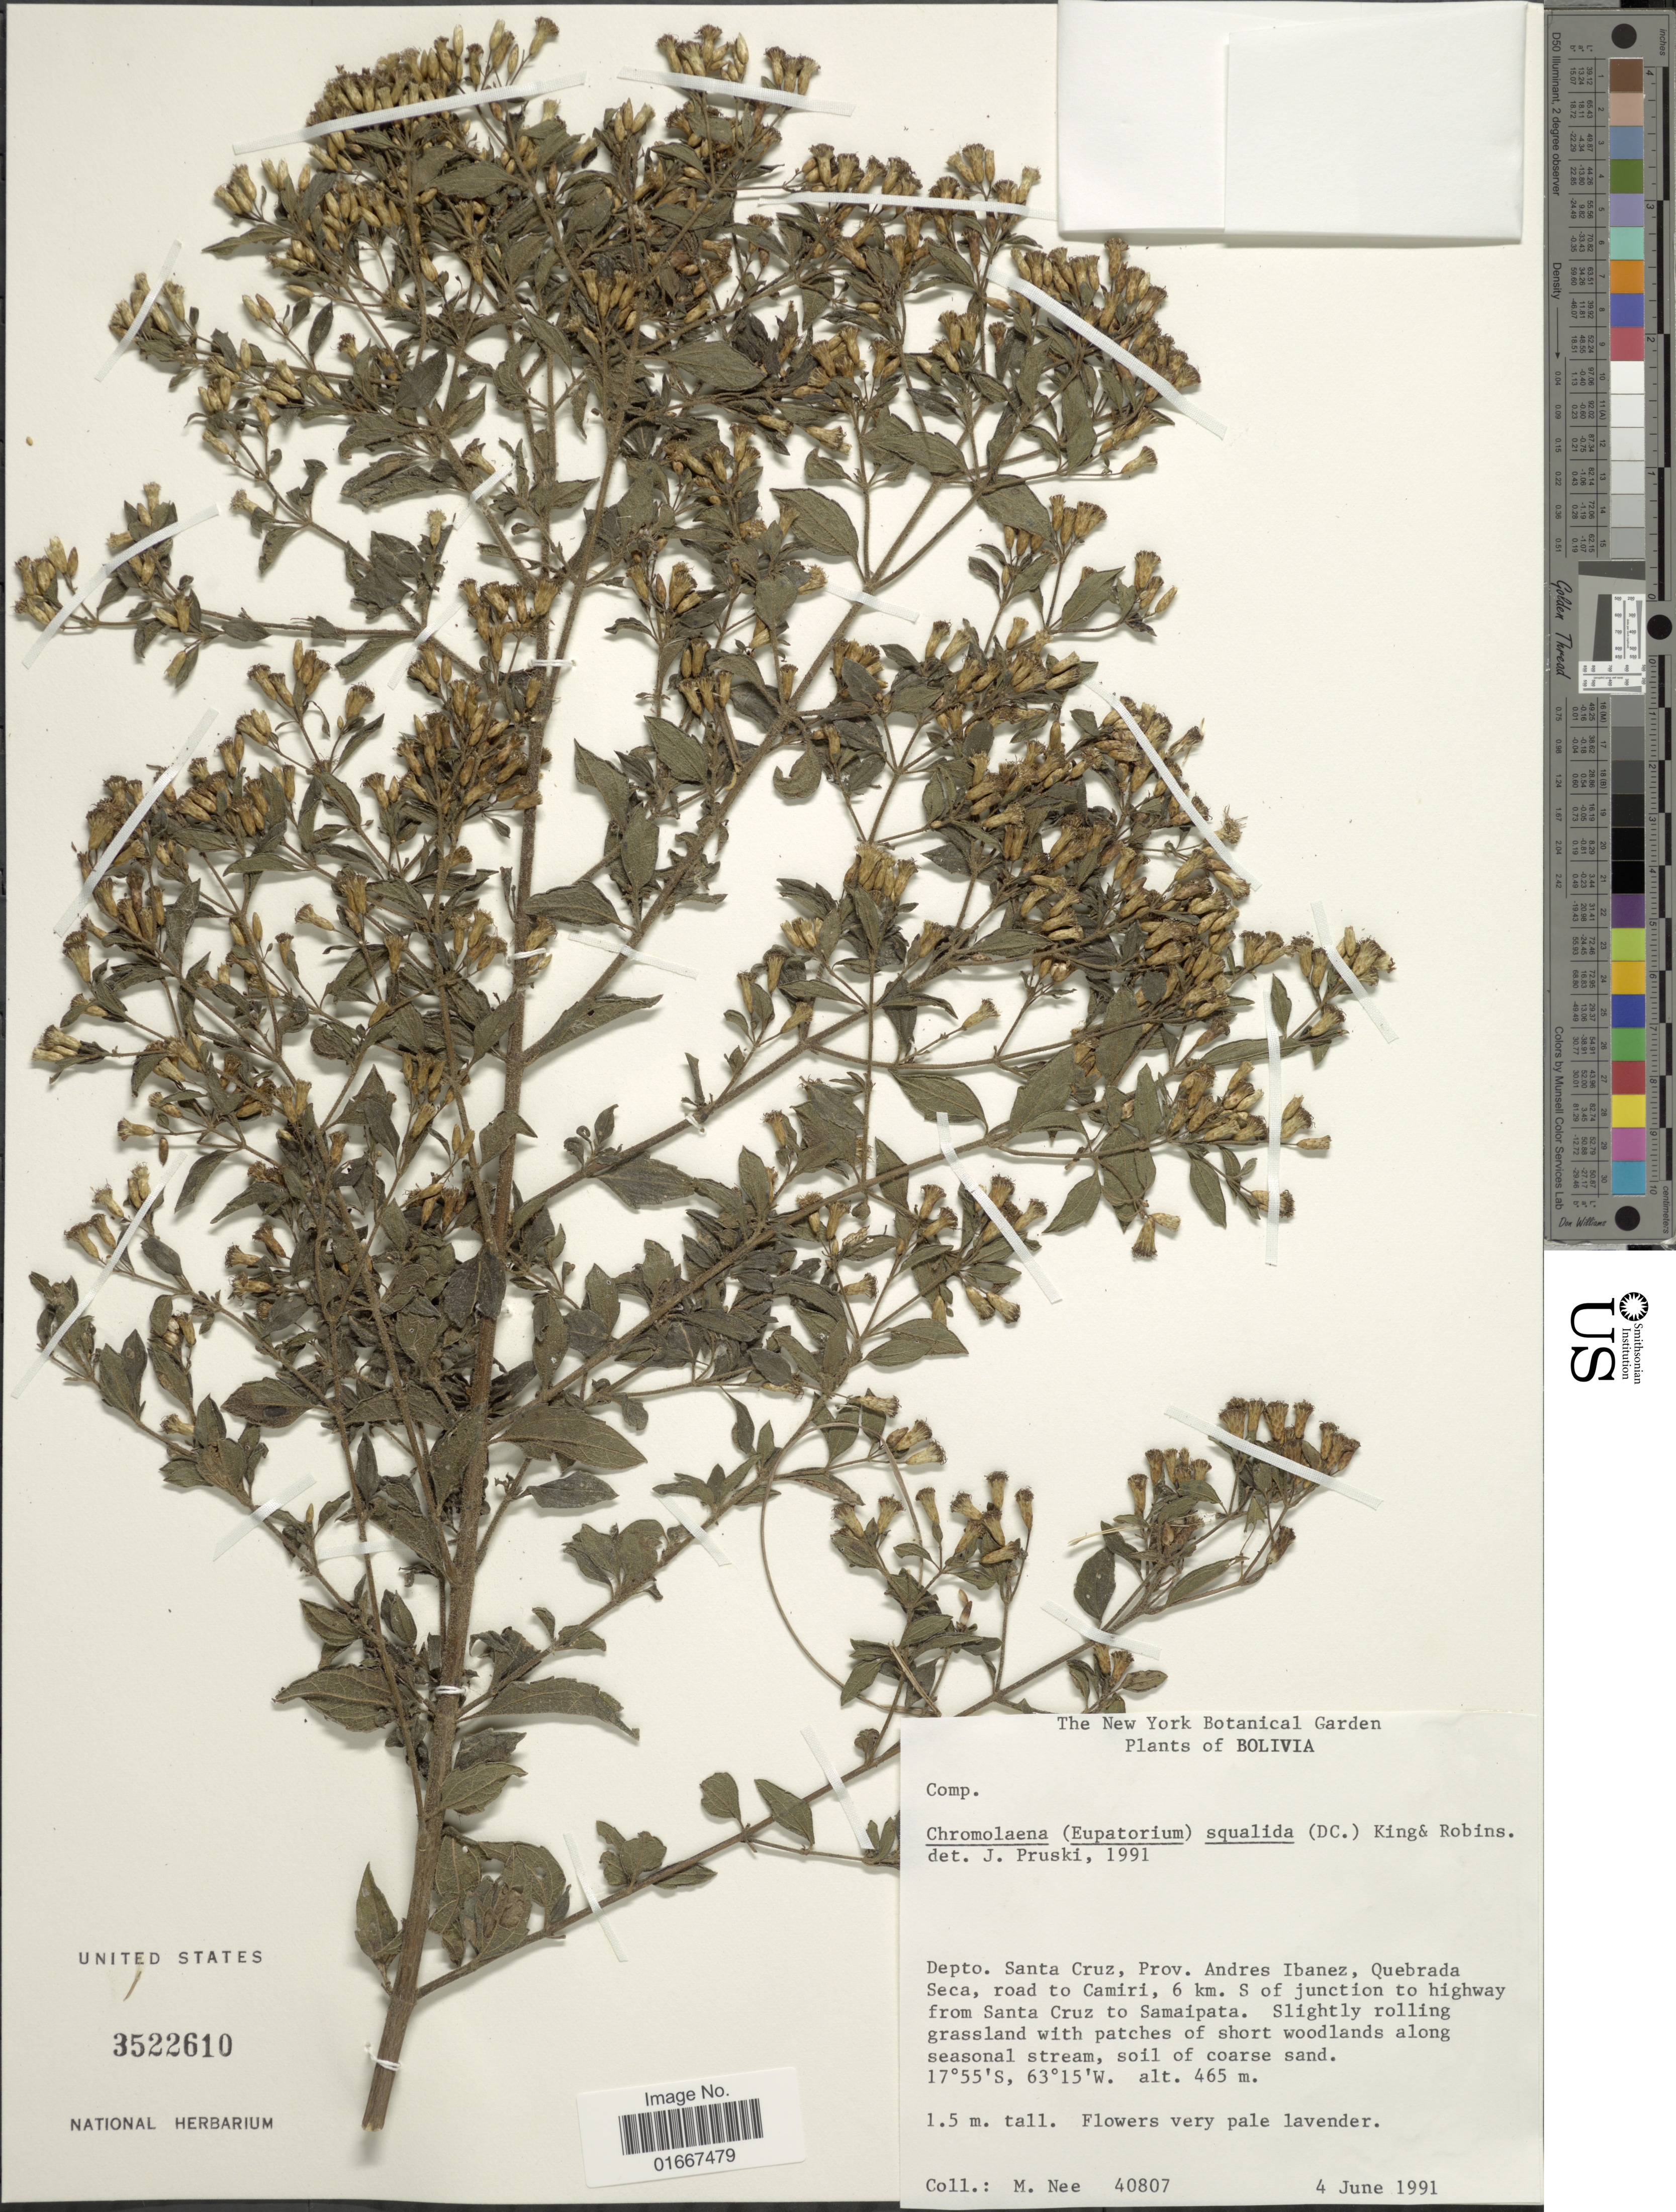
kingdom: Plantae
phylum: Tracheophyta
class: Magnoliopsida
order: Asterales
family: Asteraceae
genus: Chromolaena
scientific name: Chromolaena squalida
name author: (DC.) R.M. King & H. Rob.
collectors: M. Nee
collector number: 40807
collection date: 1991-06-04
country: Bolivia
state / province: Santa Cruz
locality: Prov. Andres Ibanez, Quebrada Seca, Road to Camiri, 6 km S of junction to highway from Santa Cruz to Samaipata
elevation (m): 465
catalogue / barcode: US 3522610